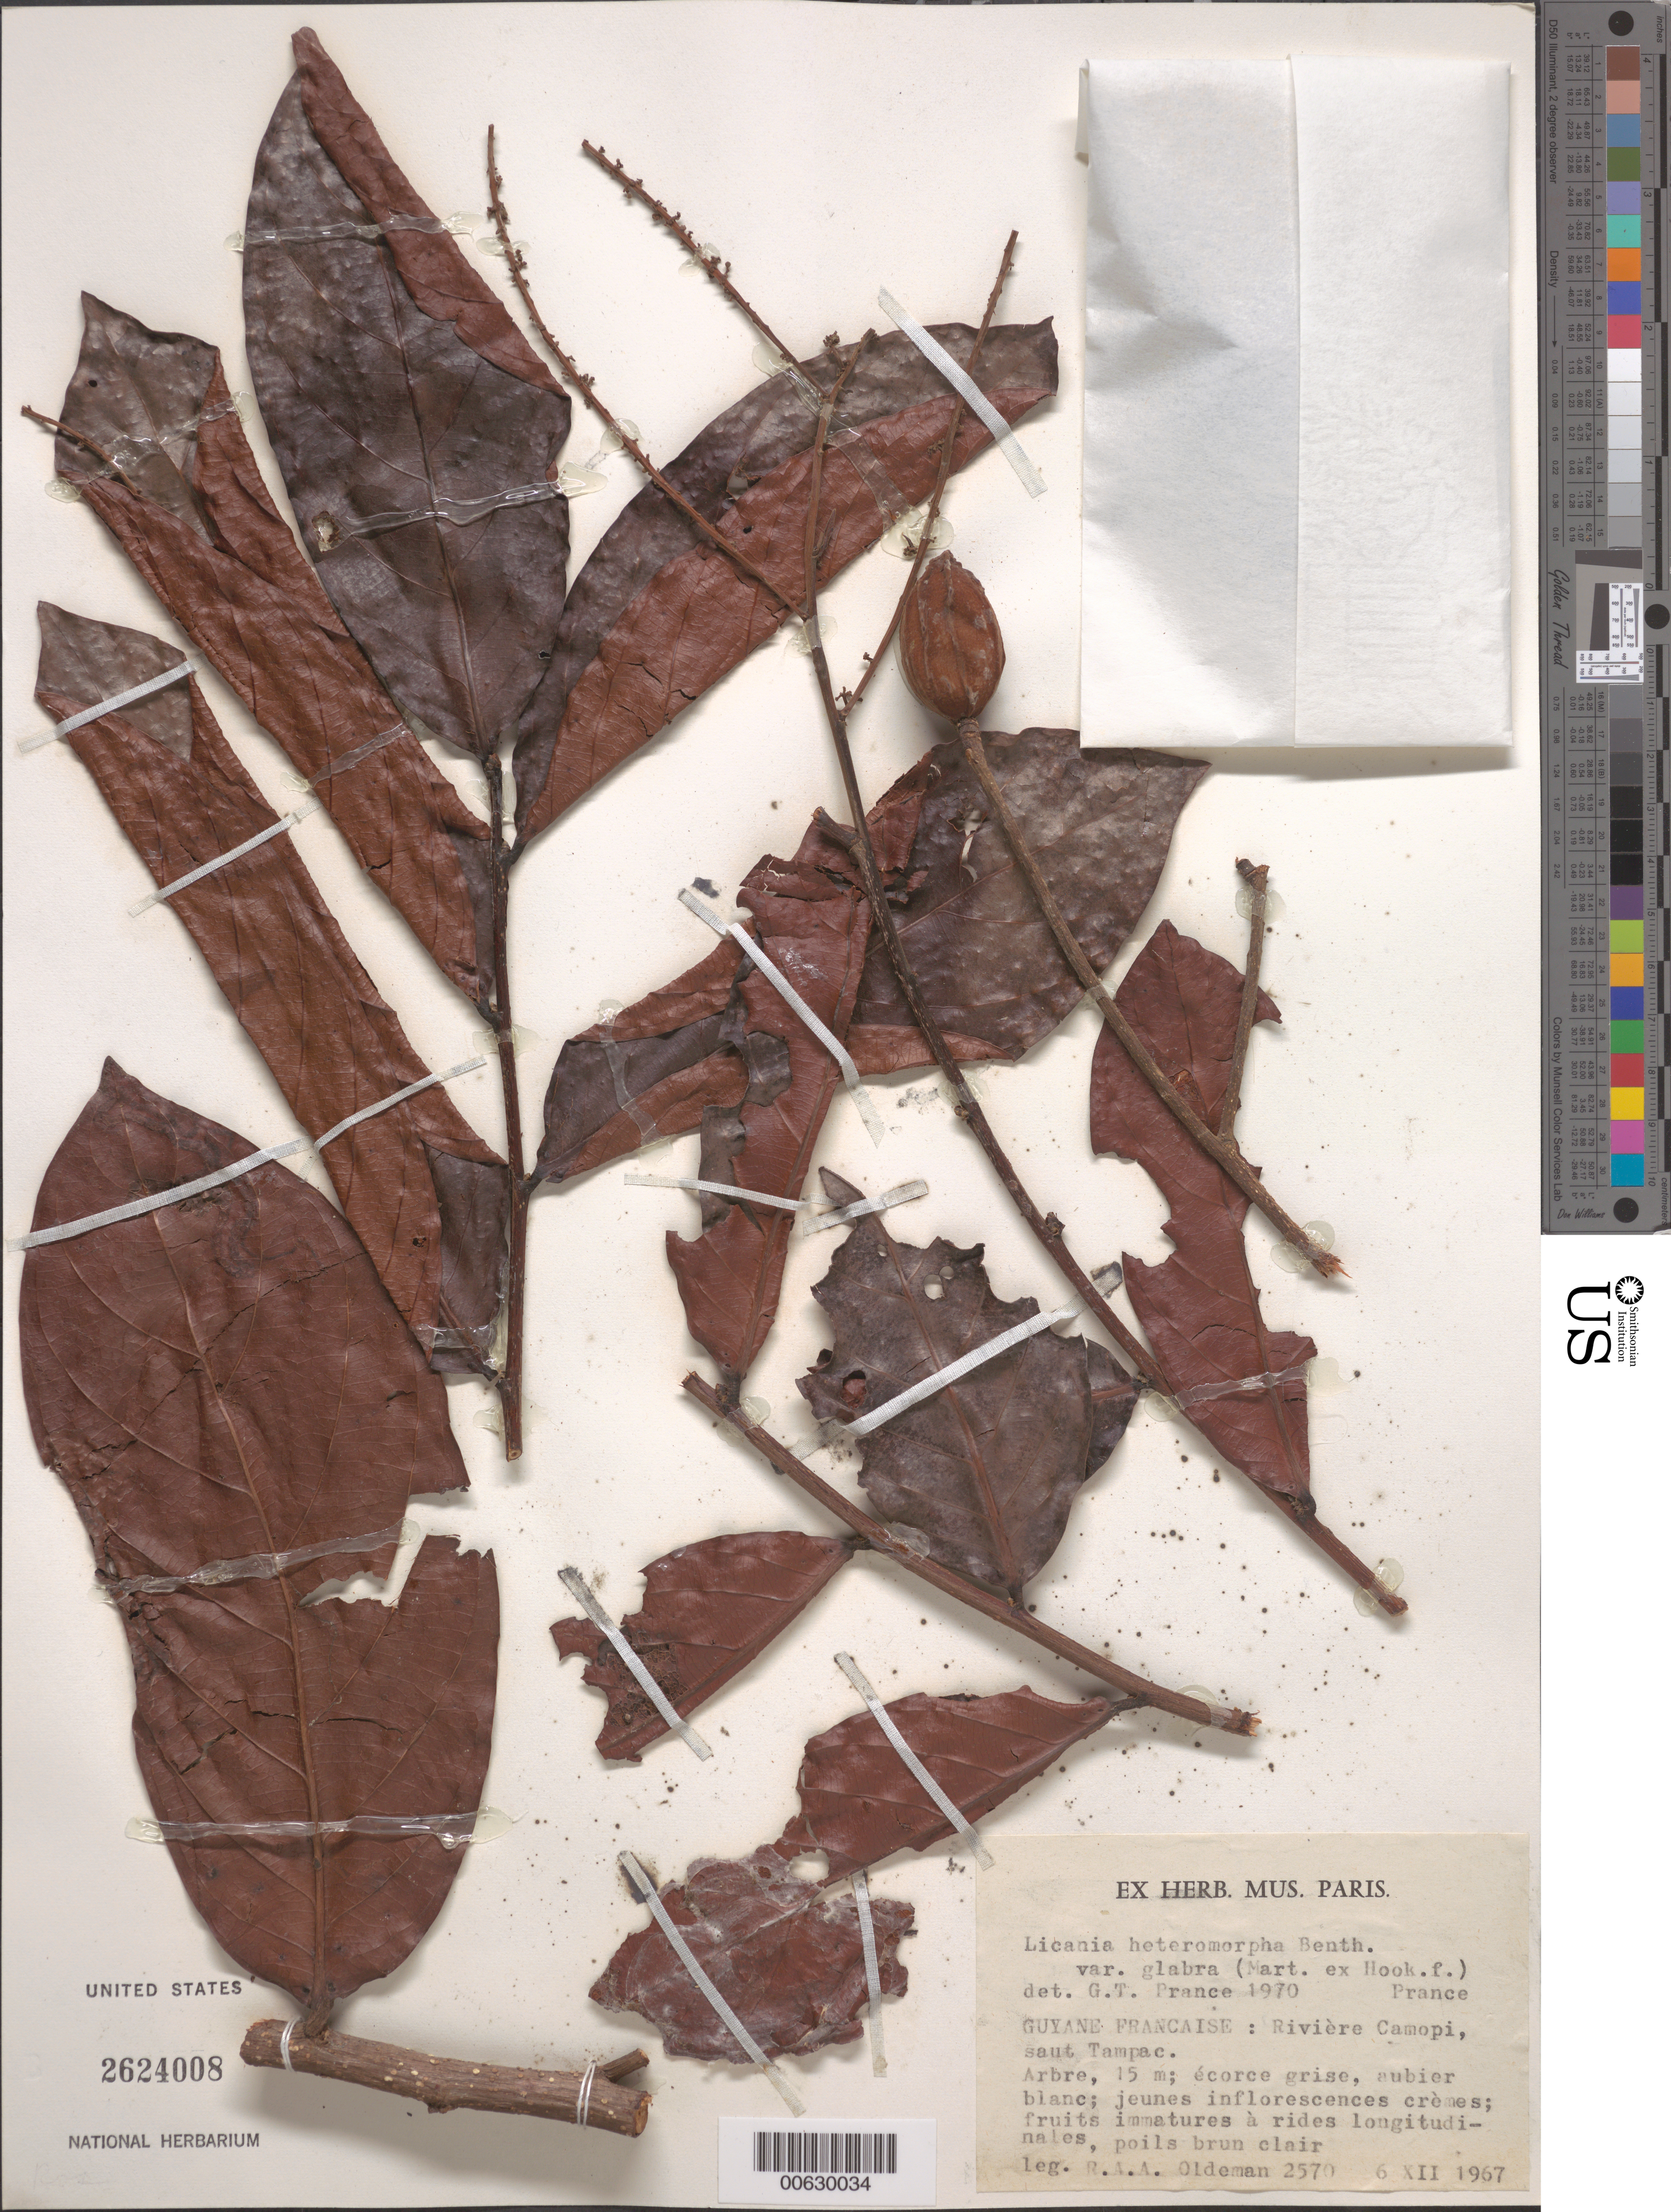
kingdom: Plantae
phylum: Tracheophyta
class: Magnoliopsida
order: Malpighiales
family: Chrysobalanaceae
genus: Hymenopus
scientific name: Hymenopus heteromorphus var. glabrus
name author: (Mart. ex Hook. f.) Sothers & Prance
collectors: R. Oldeman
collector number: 2570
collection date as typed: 6-Dec-67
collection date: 1967-12-06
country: French Guiana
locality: Riviére Camopi, (affluent de l'Oyapock) au Saut Tampac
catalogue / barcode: US 2624008